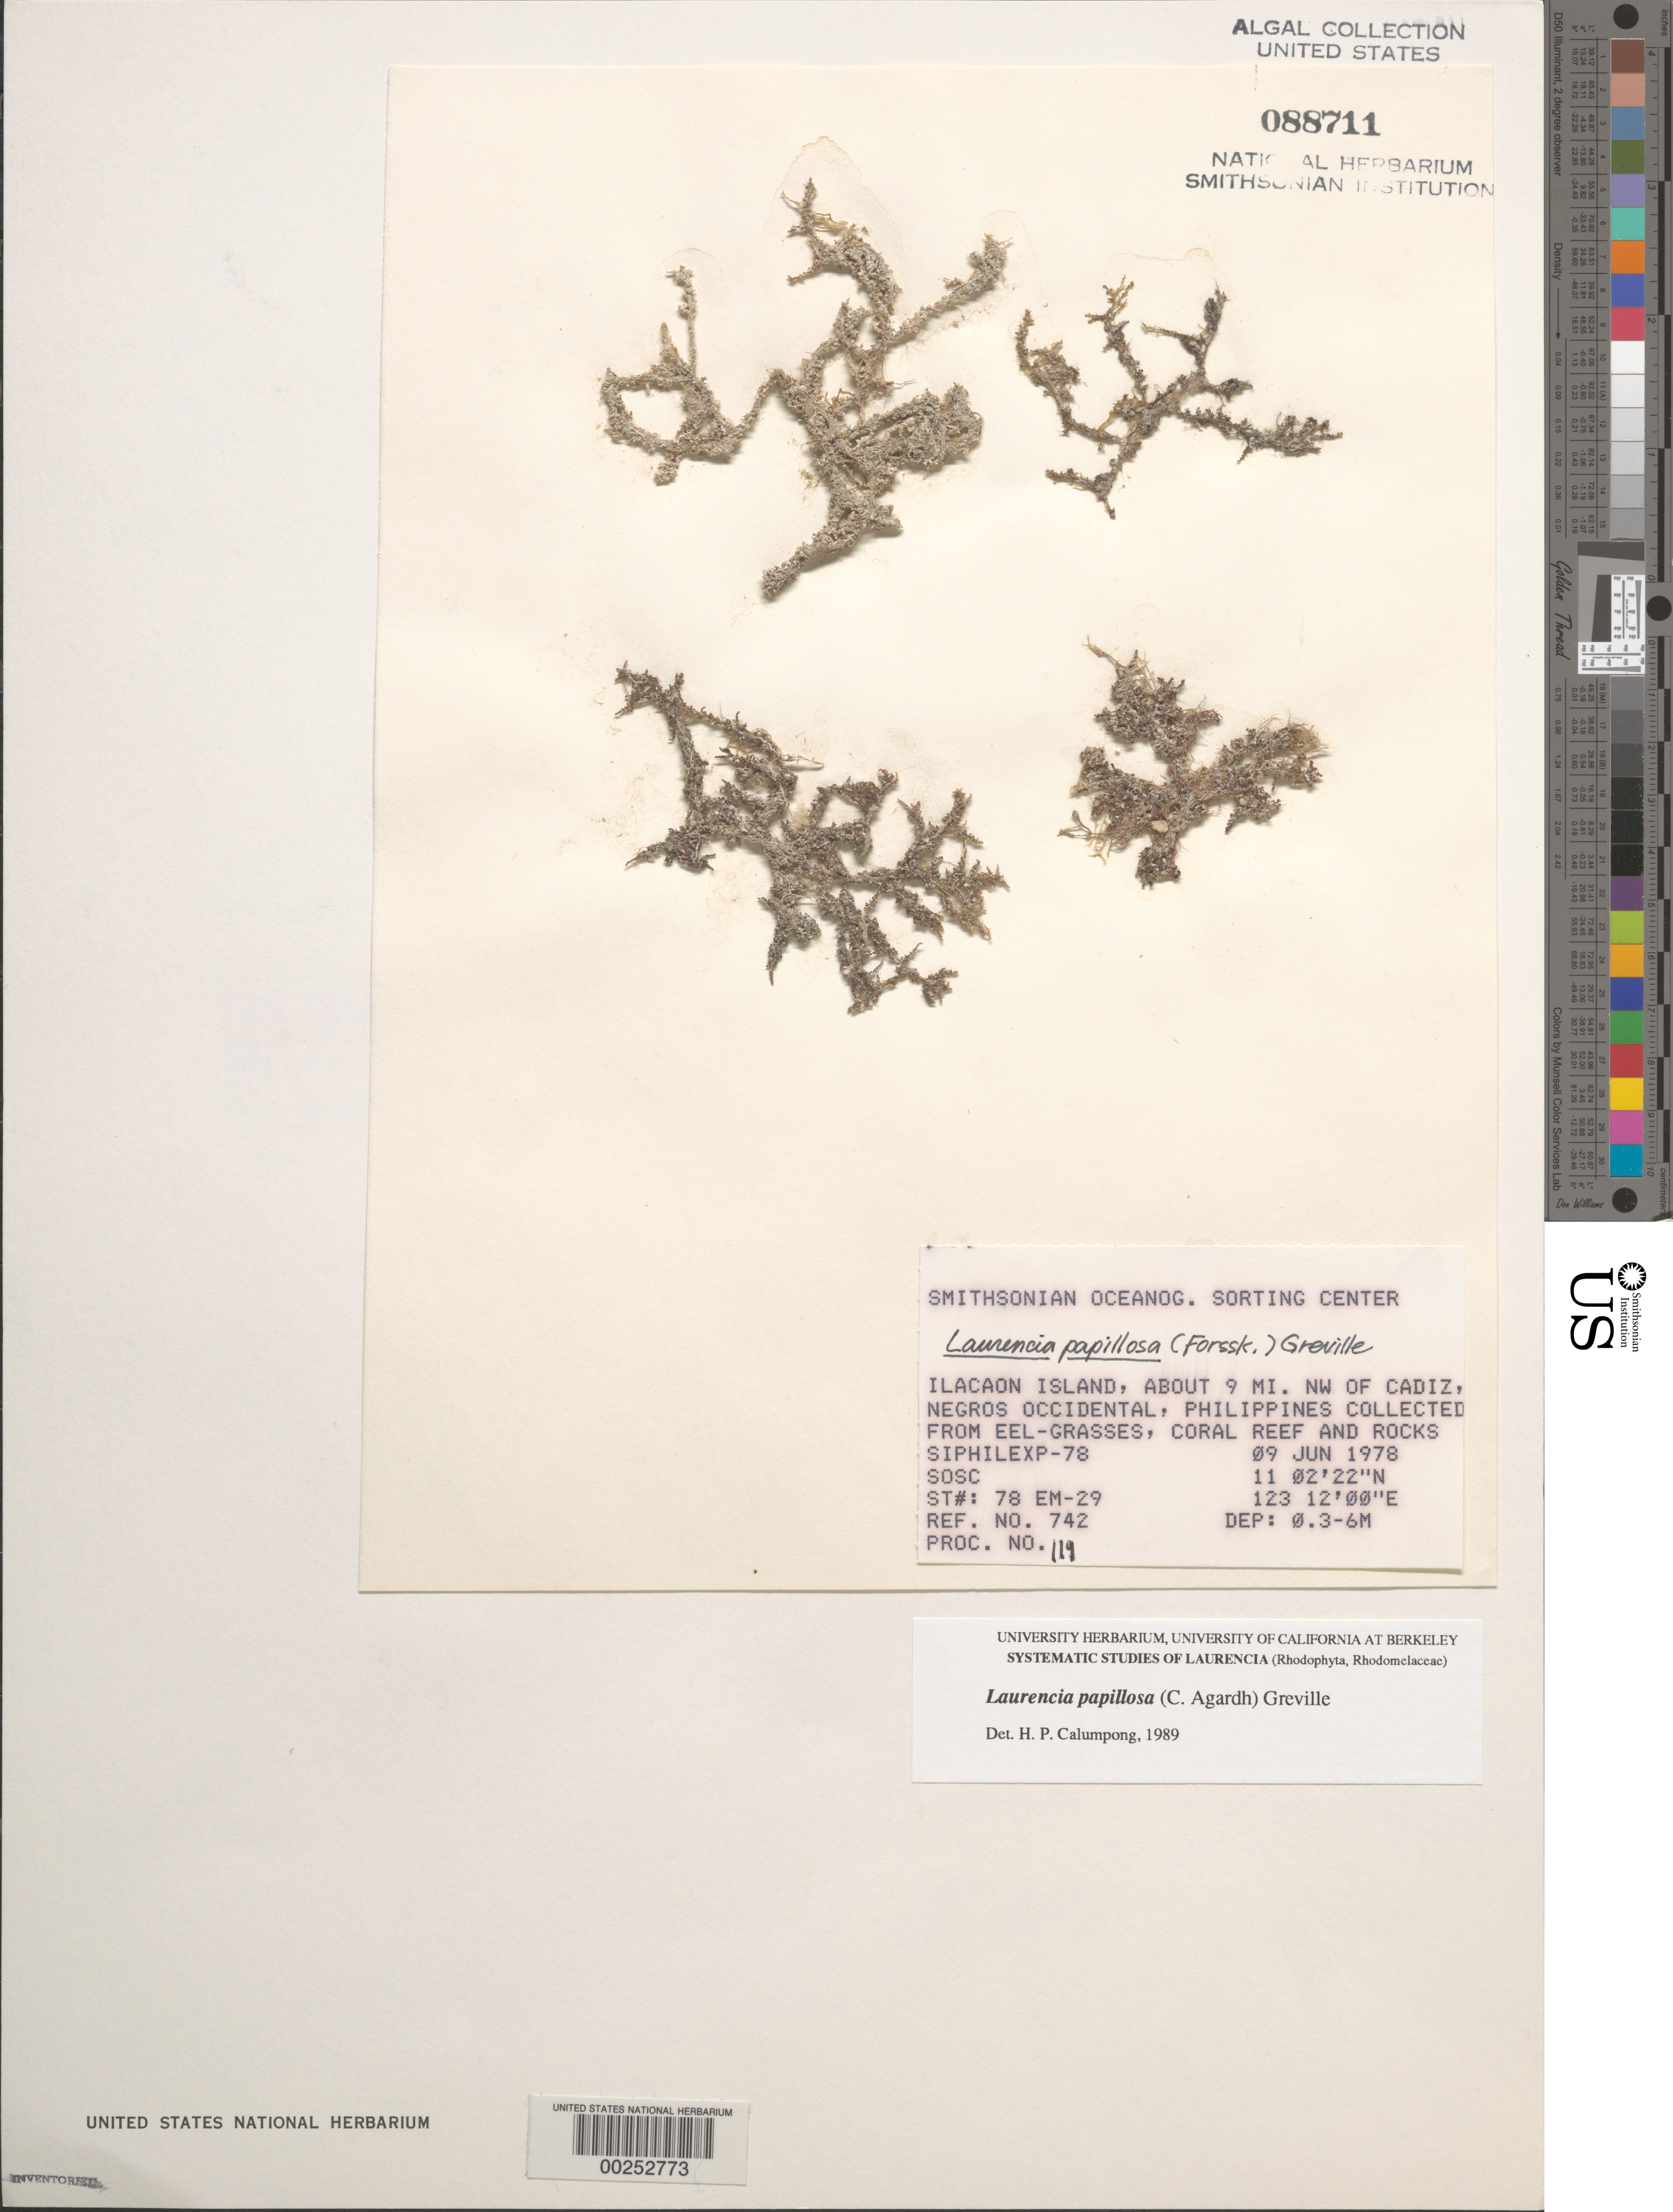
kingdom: Plantae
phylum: Rhodophyta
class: Florideophyceae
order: Ceramiales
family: Rhodomelaceae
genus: Palisada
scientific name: Palisada perforata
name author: (Bory) K.W. Nam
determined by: Algae name updating Project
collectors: SOSC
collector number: Station 78 Em-29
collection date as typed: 09 Jun 1978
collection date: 1978-06-09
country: Philippines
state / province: Western Visayas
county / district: Negros Occidental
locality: Ilacaon island, northwest of cadiz, negros occidental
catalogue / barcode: US 88711